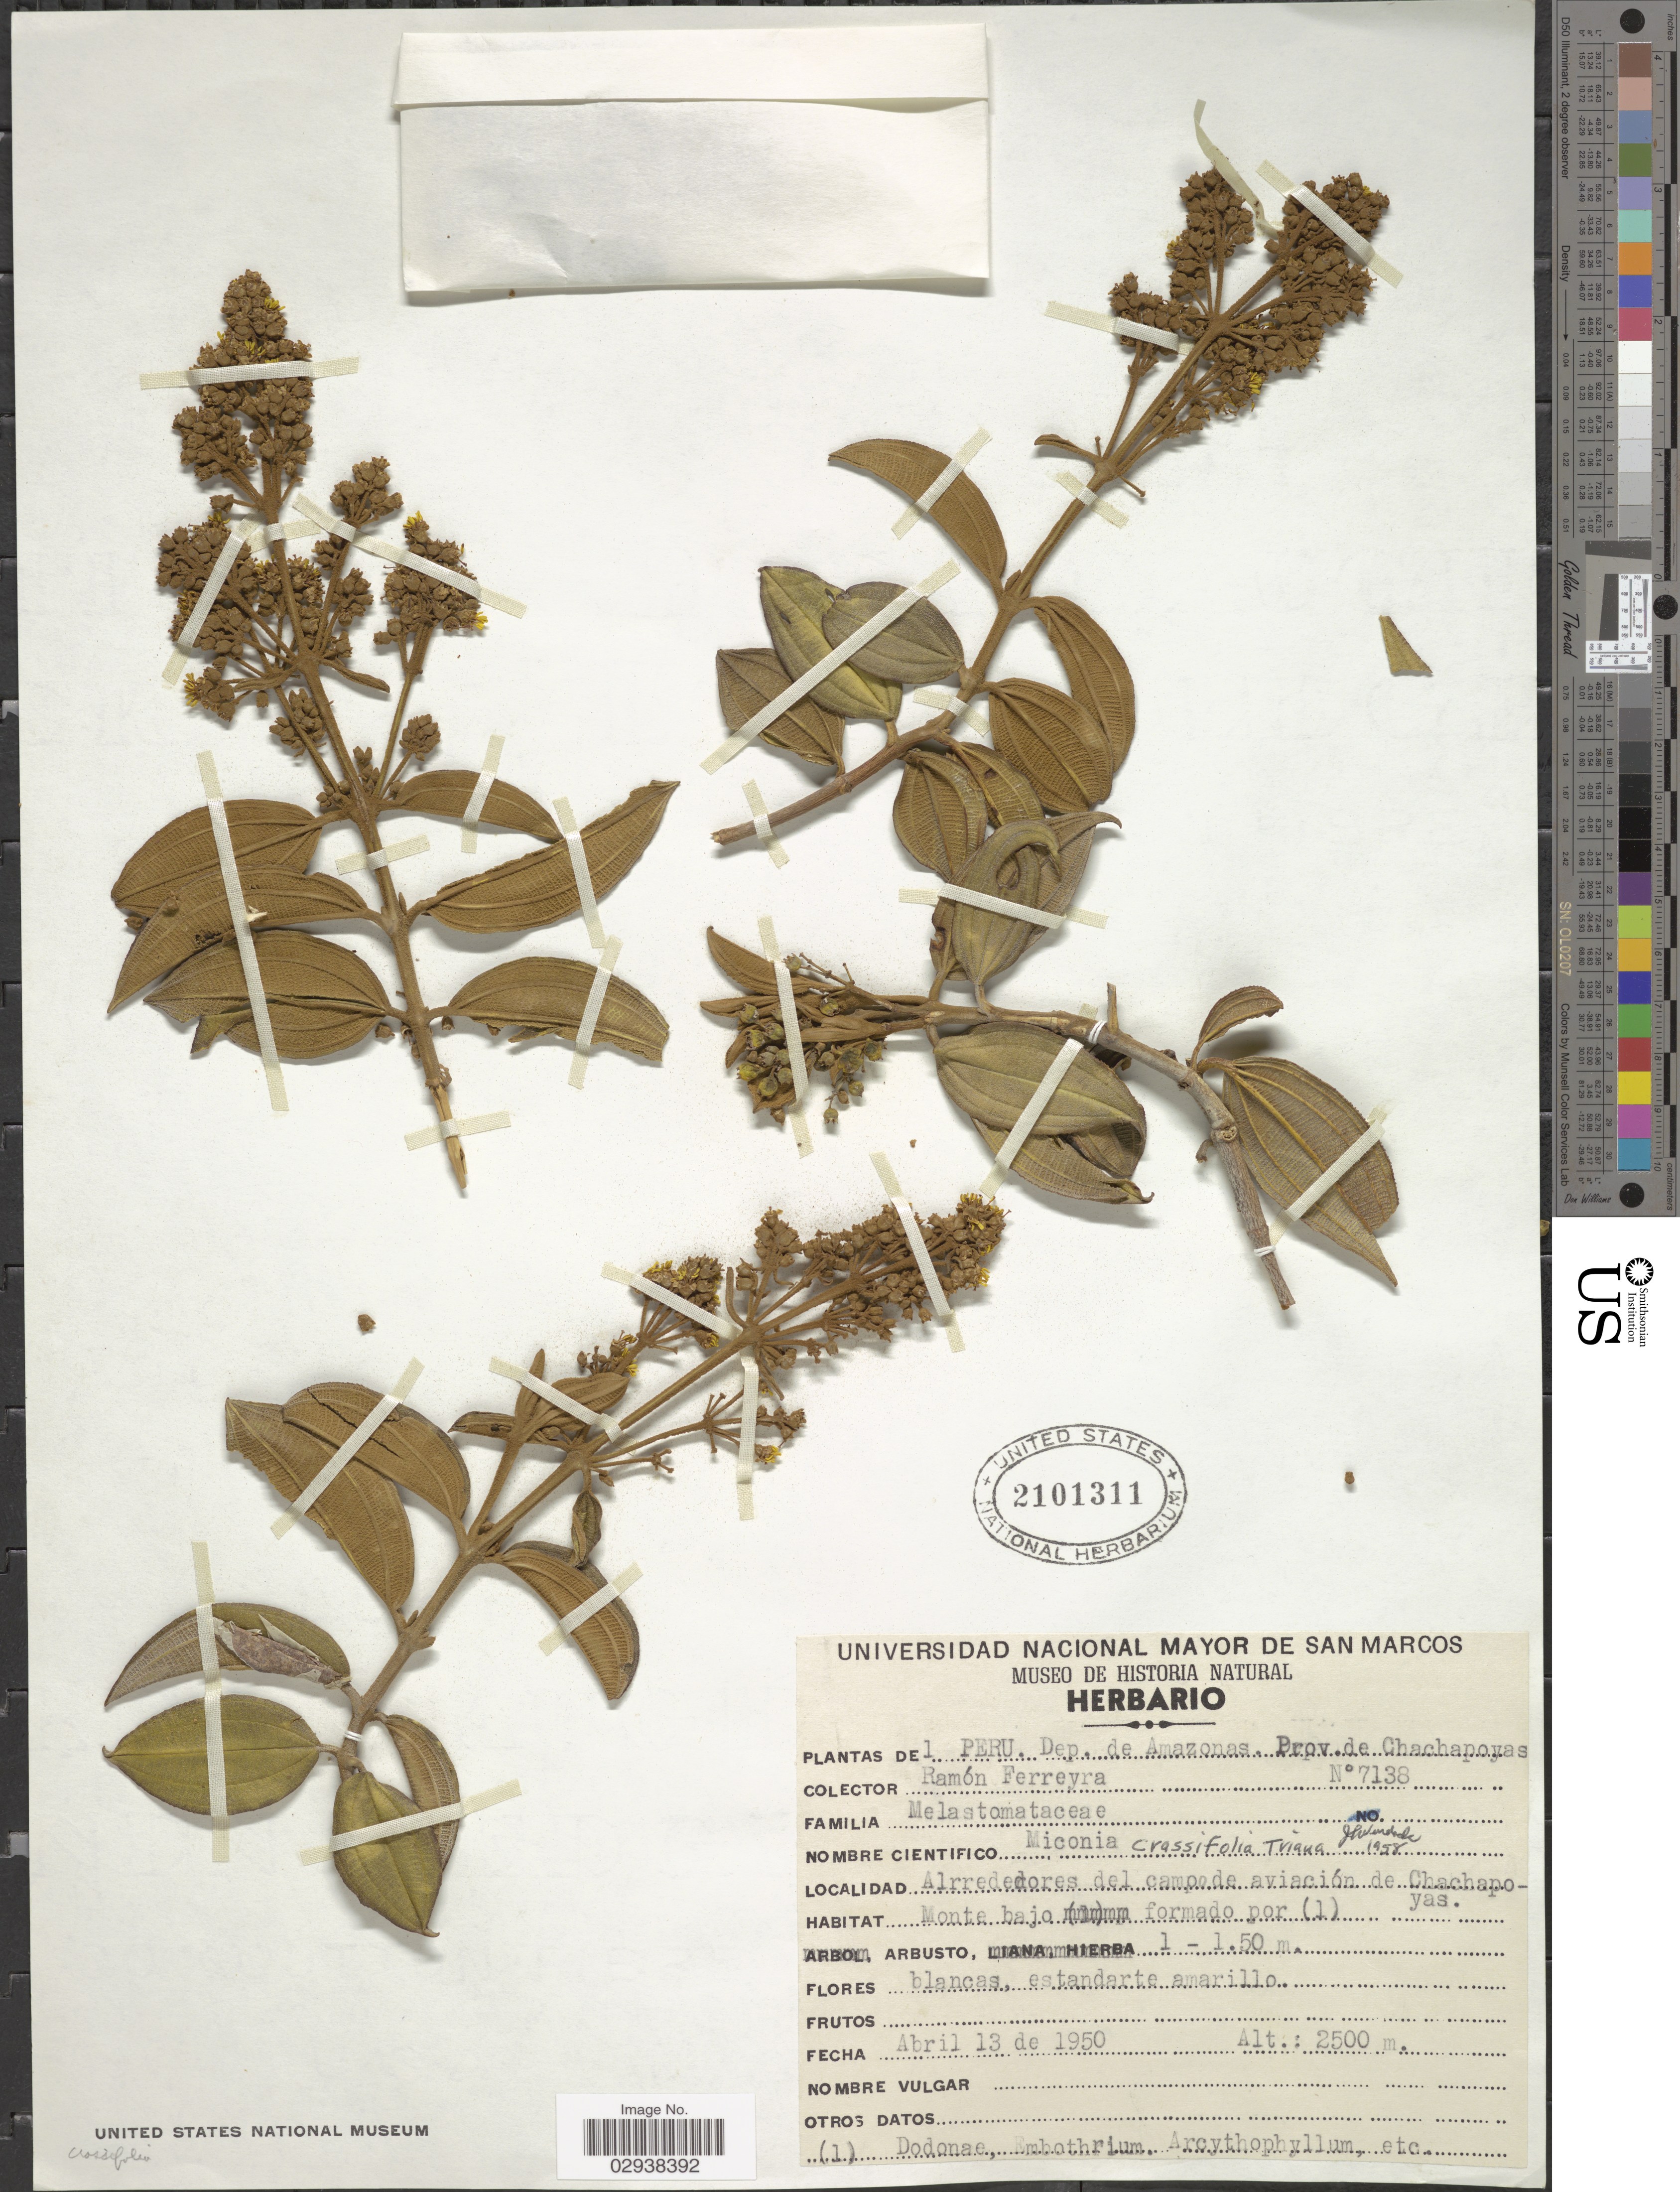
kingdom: Plantae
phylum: Tracheophyta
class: Magnoliopsida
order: Myrtales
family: Melastomataceae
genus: Miconia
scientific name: Miconia crassifolia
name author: Triana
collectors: R. A. Ferreyra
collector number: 7138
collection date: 1950-04-13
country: Peru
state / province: Amazonas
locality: Dep. de Amazonas, Prov. de Chachapoyas, Alrededores del campode aviación de Chachapoyas.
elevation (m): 2500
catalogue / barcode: US 2101311